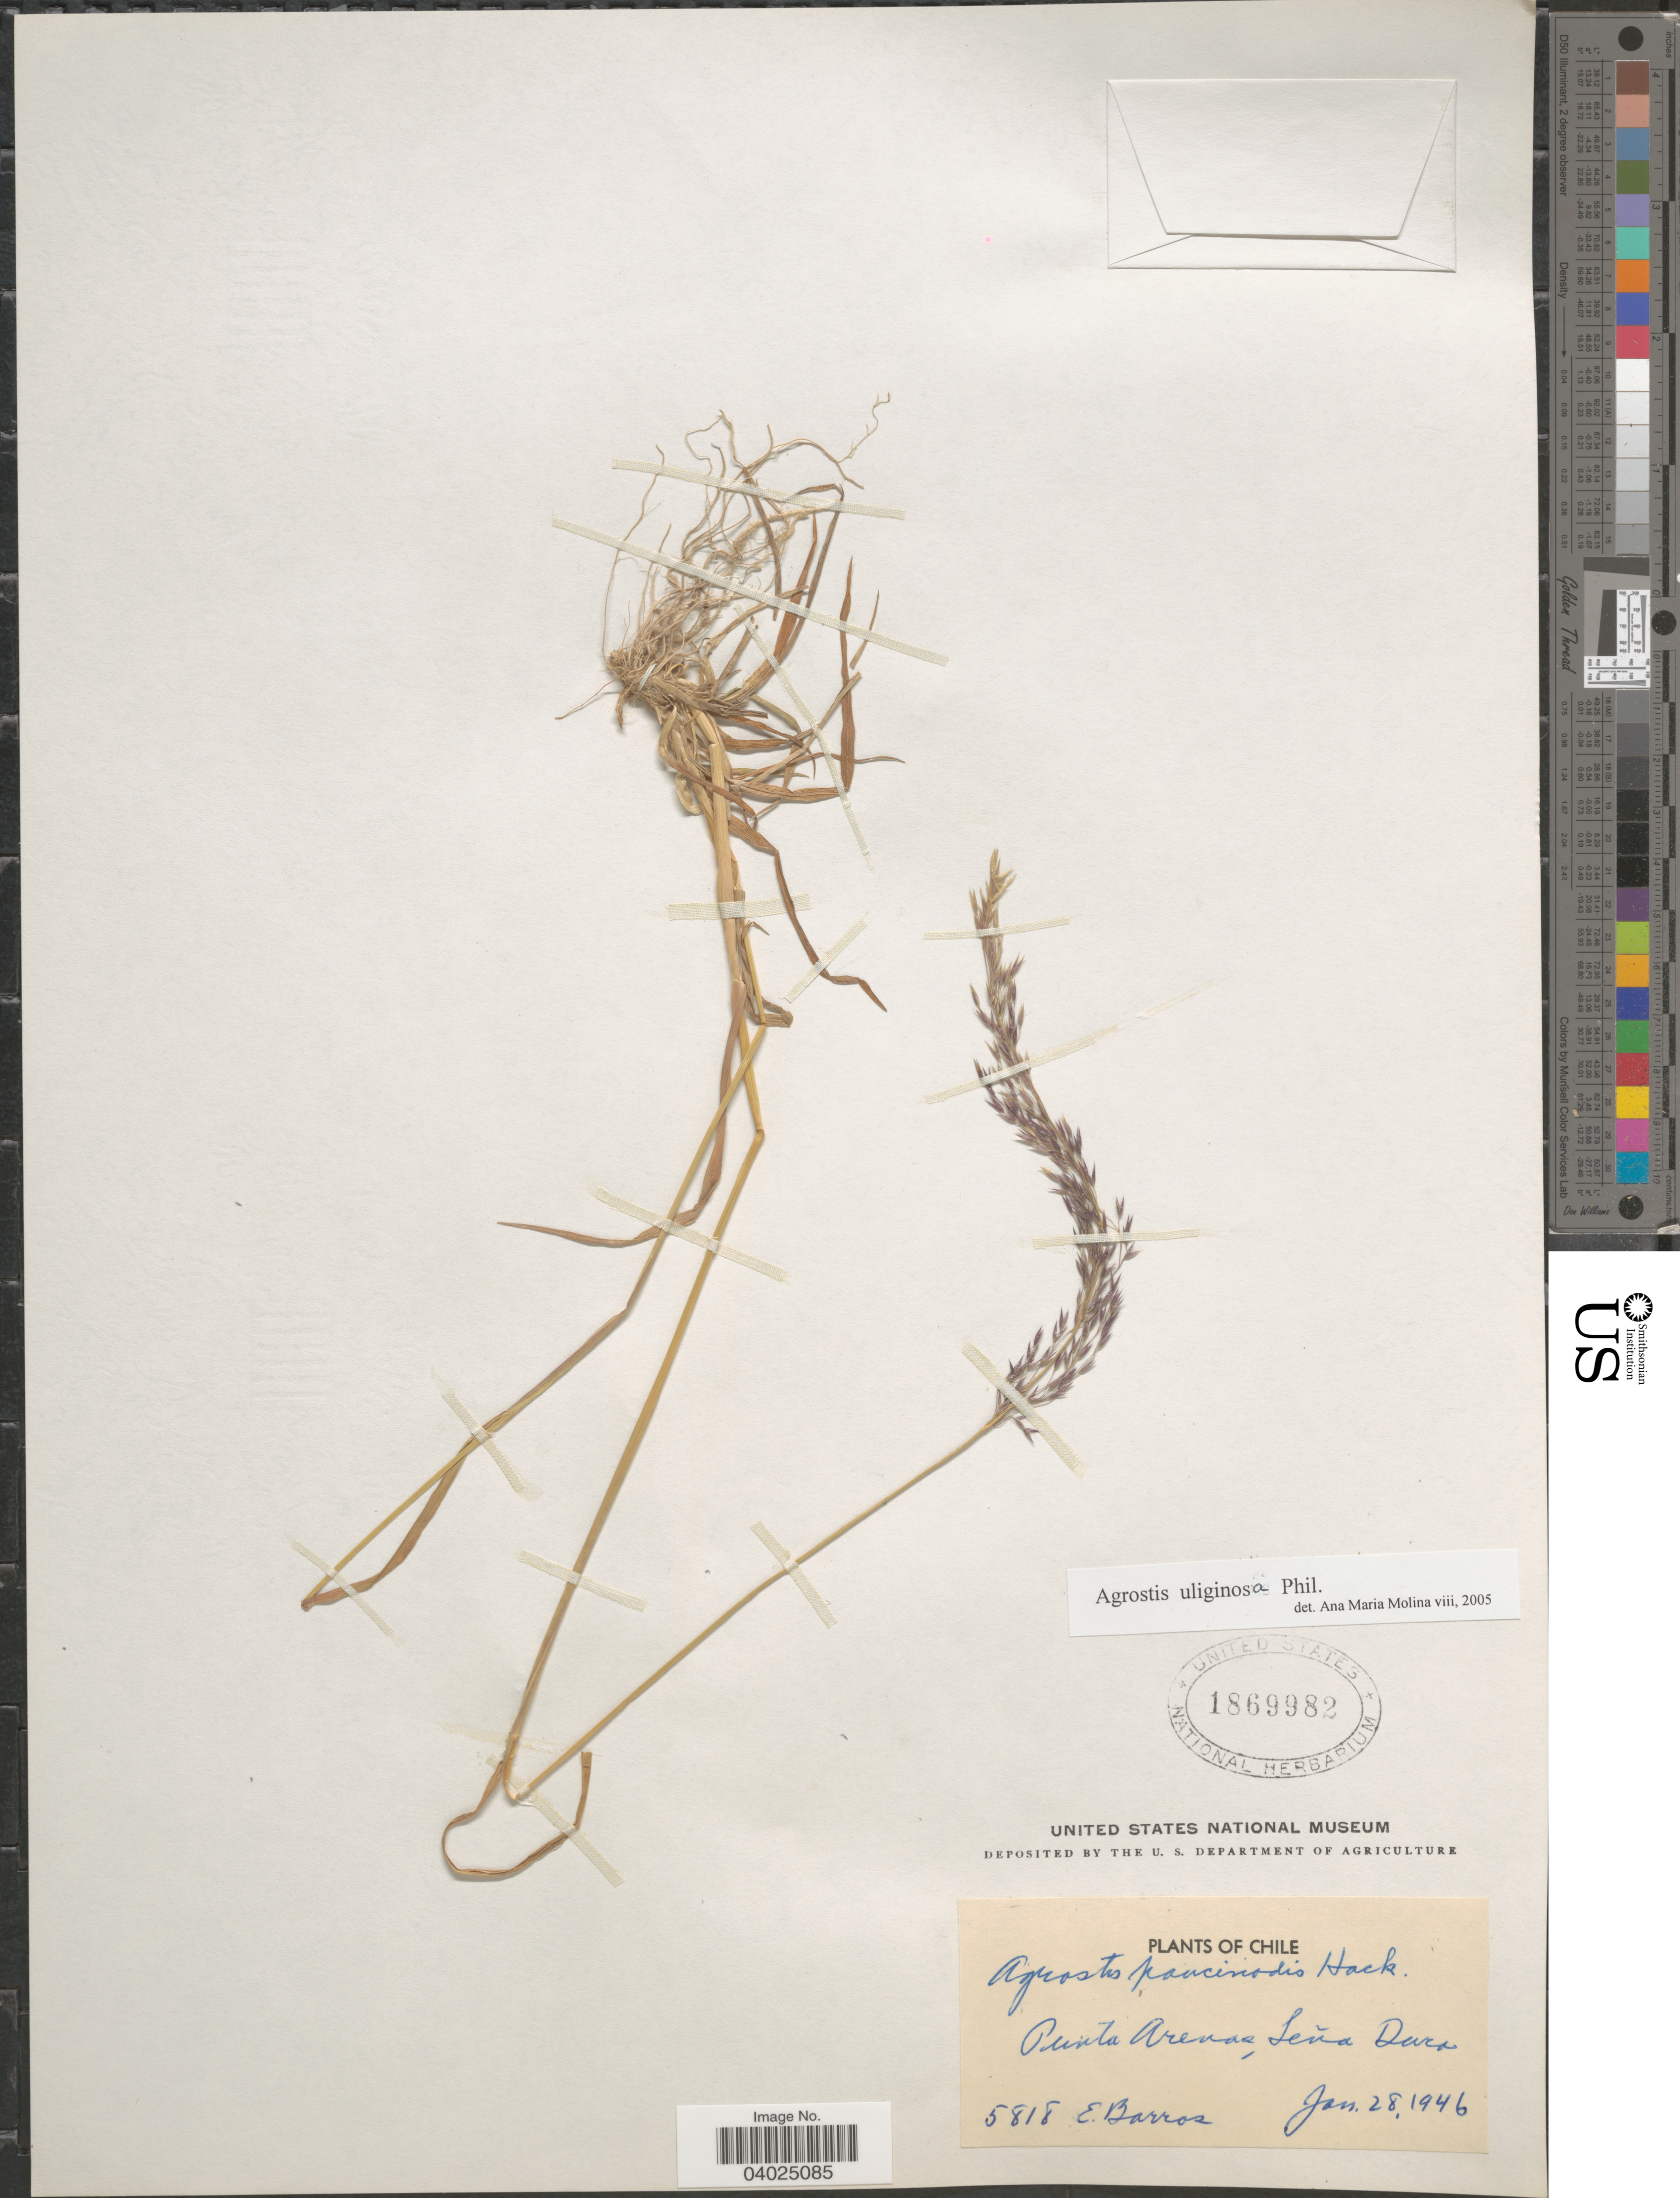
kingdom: Plantae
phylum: Tracheophyta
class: Liliopsida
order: Poales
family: Poaceae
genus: Agrostis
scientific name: Agrostis uliginosa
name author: Phil.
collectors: E. Barros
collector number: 5818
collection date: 1946-01-28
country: Chile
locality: Punta Arenas, Leña Dura.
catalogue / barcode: US 1869982